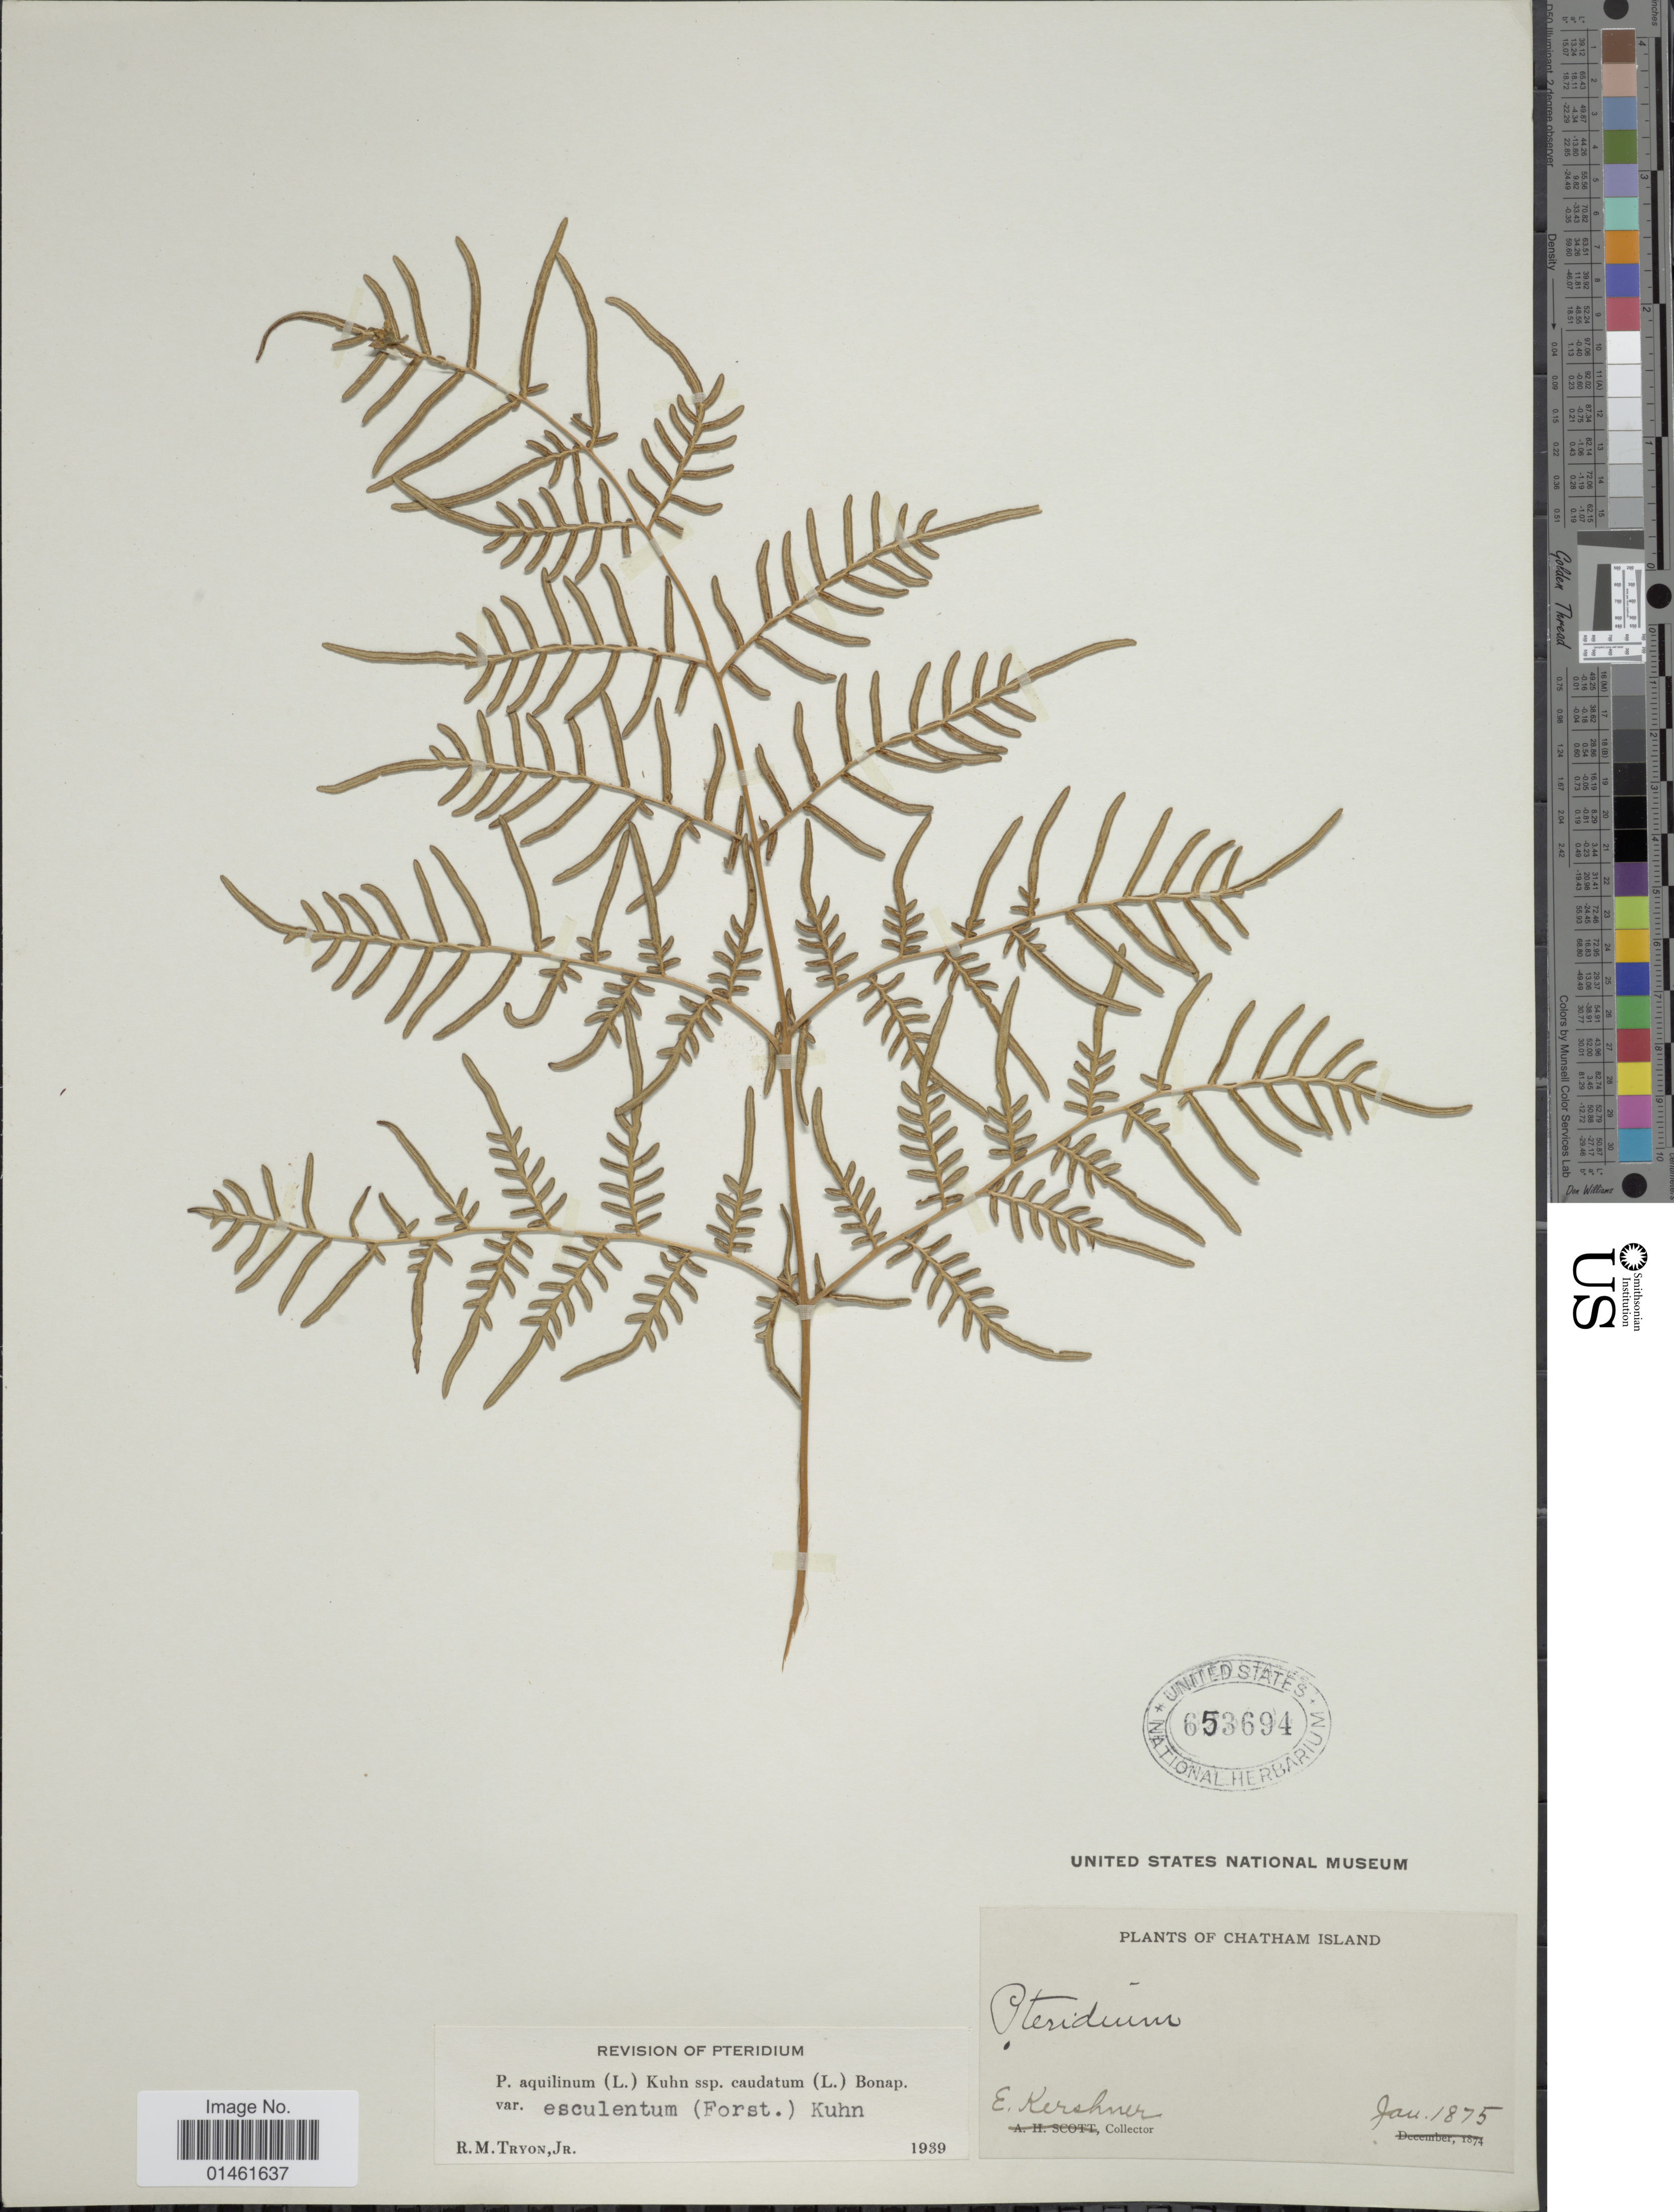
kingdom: Plantae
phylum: Tracheophyta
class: Polypodiopsida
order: Polypodiales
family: Dennstaedtiaceae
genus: Pteridium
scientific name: Pteridium esculentum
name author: (G. Forst.) Cockayne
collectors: E. Kershner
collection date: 1875-01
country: New Zealand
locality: Chatham Island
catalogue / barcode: US 653694